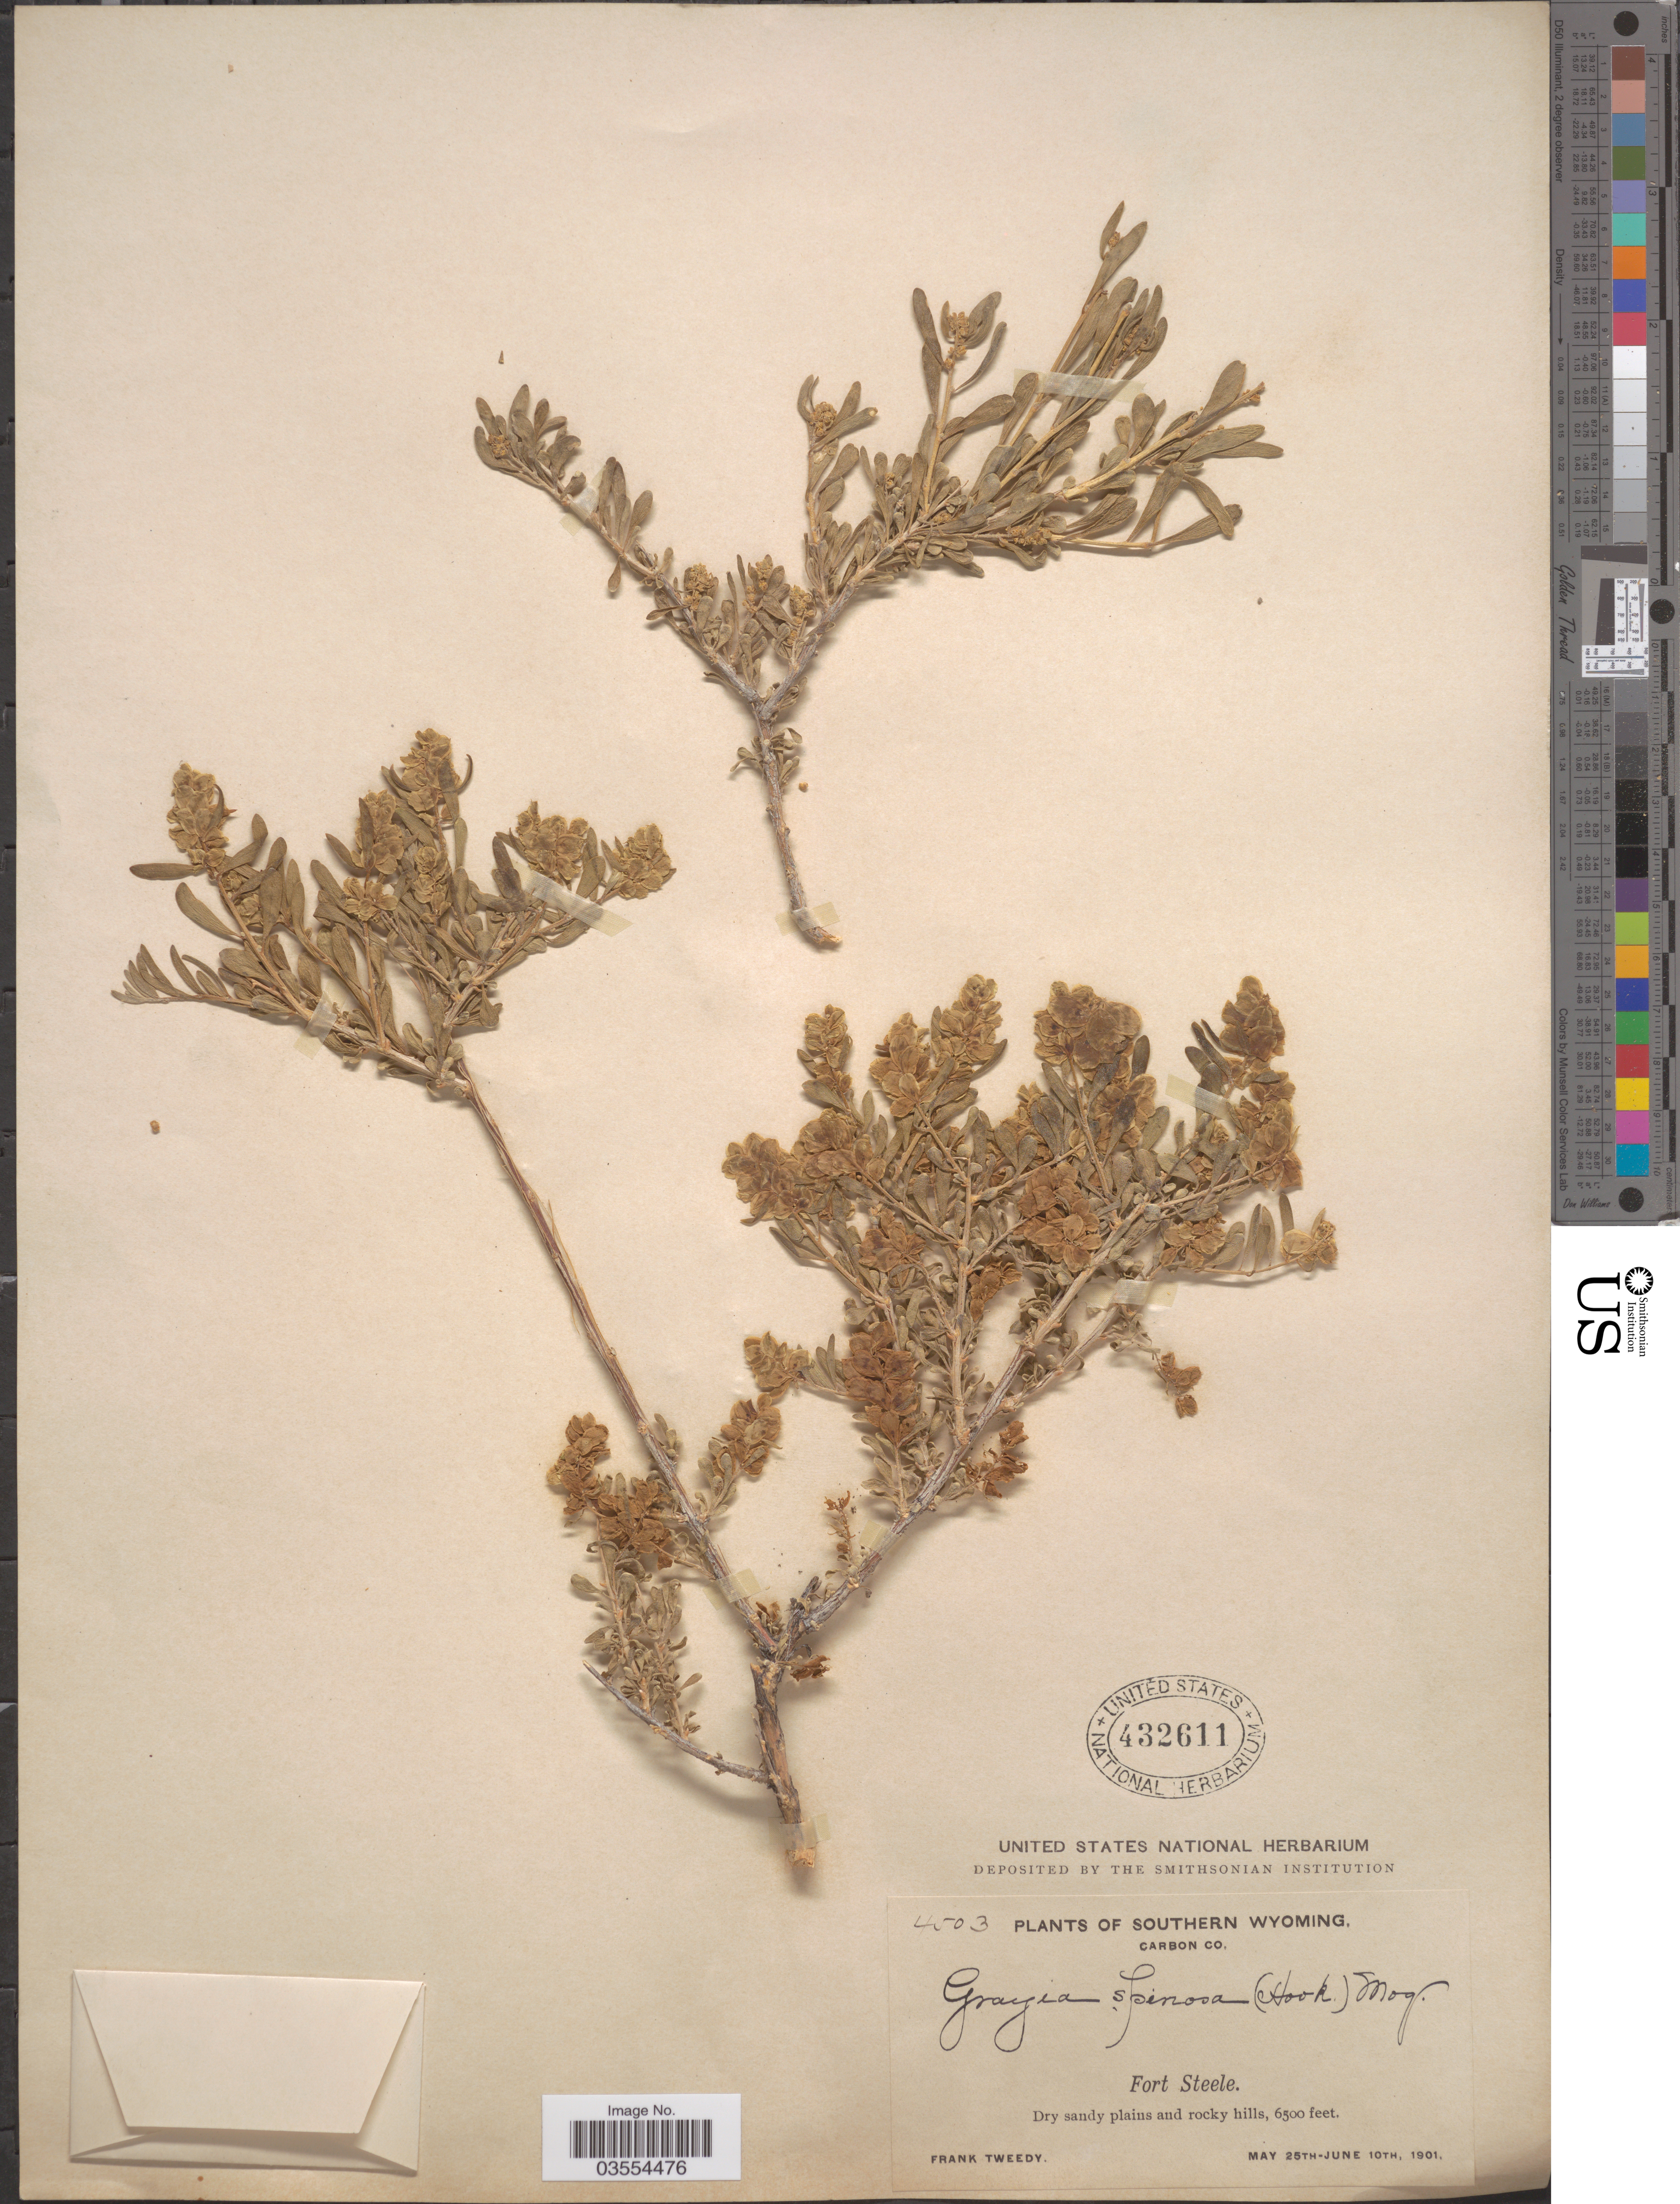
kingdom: Plantae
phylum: Tracheophyta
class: Magnoliopsida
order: Caryophyllales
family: Amaranthaceae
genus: Grayia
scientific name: Grayia spinosa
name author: (Hook.) Moq.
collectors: F. Tweedy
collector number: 4503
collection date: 1901-05-25/1901-06-10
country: United States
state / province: Wyoming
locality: Southern Wyoming, Carbon Co. Fort Steele.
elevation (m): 1981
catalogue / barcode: US 432611